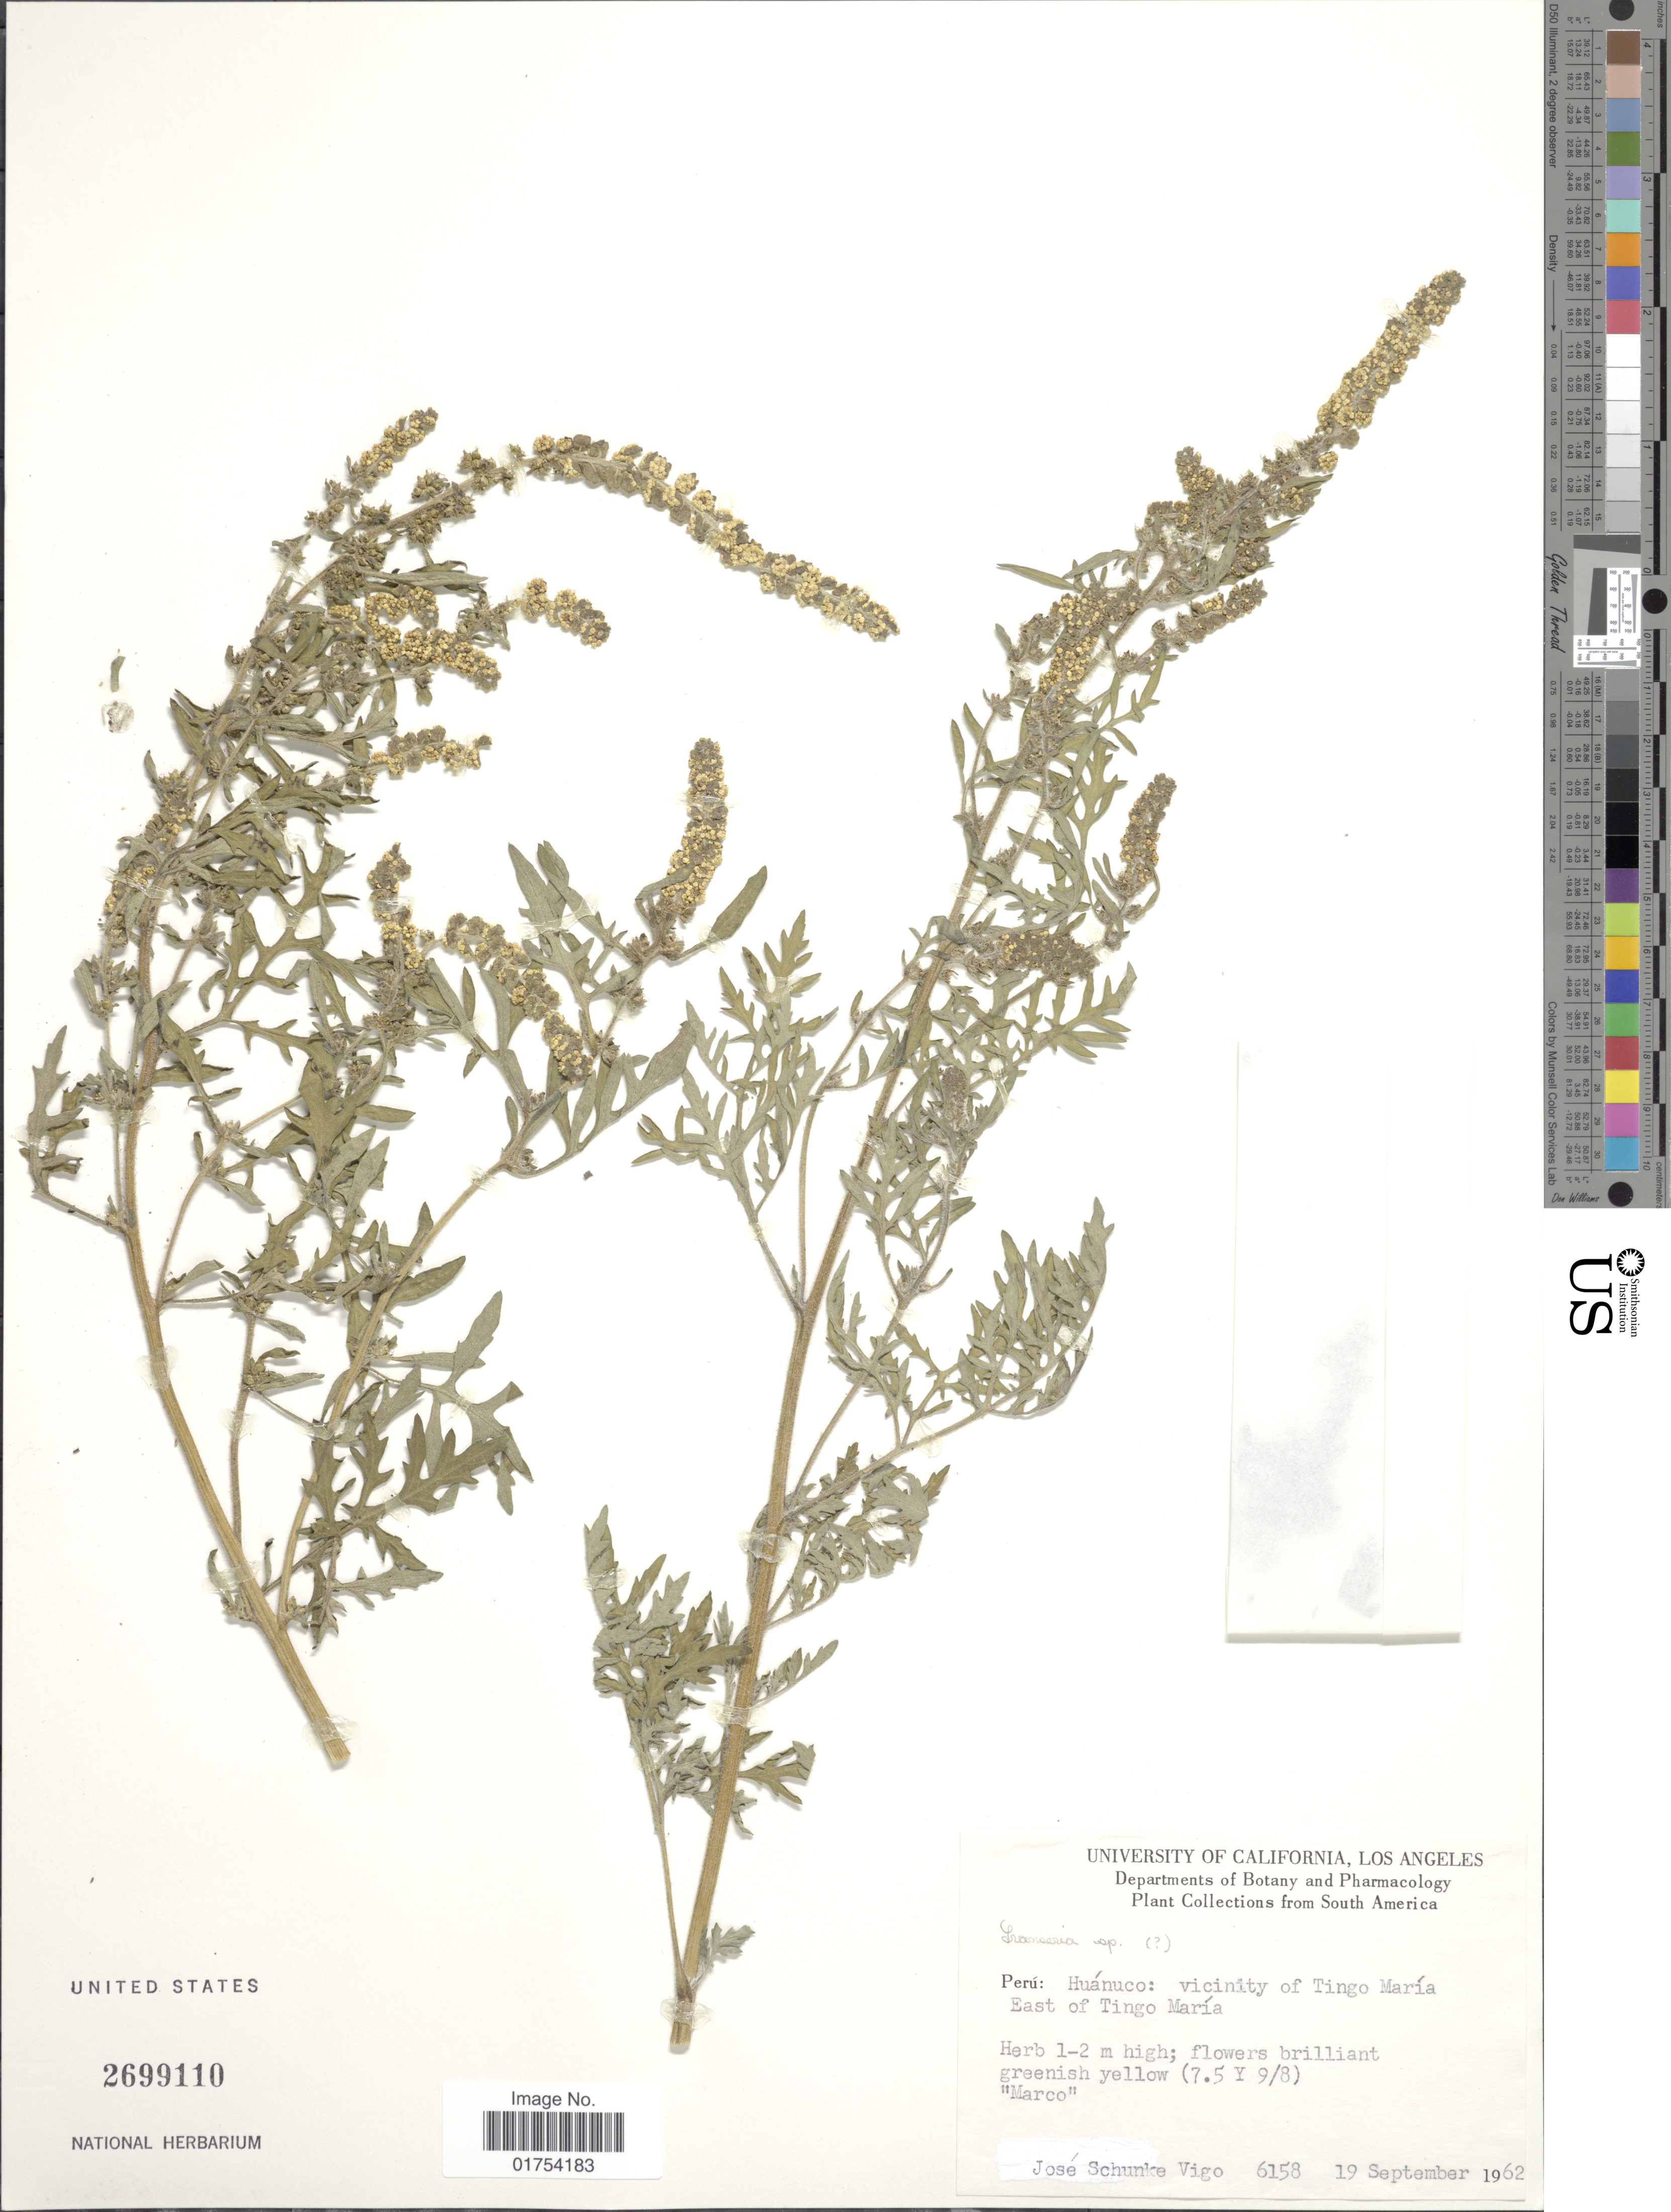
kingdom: Plantae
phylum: Tracheophyta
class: Magnoliopsida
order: Asterales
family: Asteraceae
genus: Ambrosia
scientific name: Ambrosia peruviana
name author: Willd.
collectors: J. Schunke Vigo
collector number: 6158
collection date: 1962-09-19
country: Peru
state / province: Huánuco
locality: Vicinity of Tingo Maria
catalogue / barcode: US 2699110